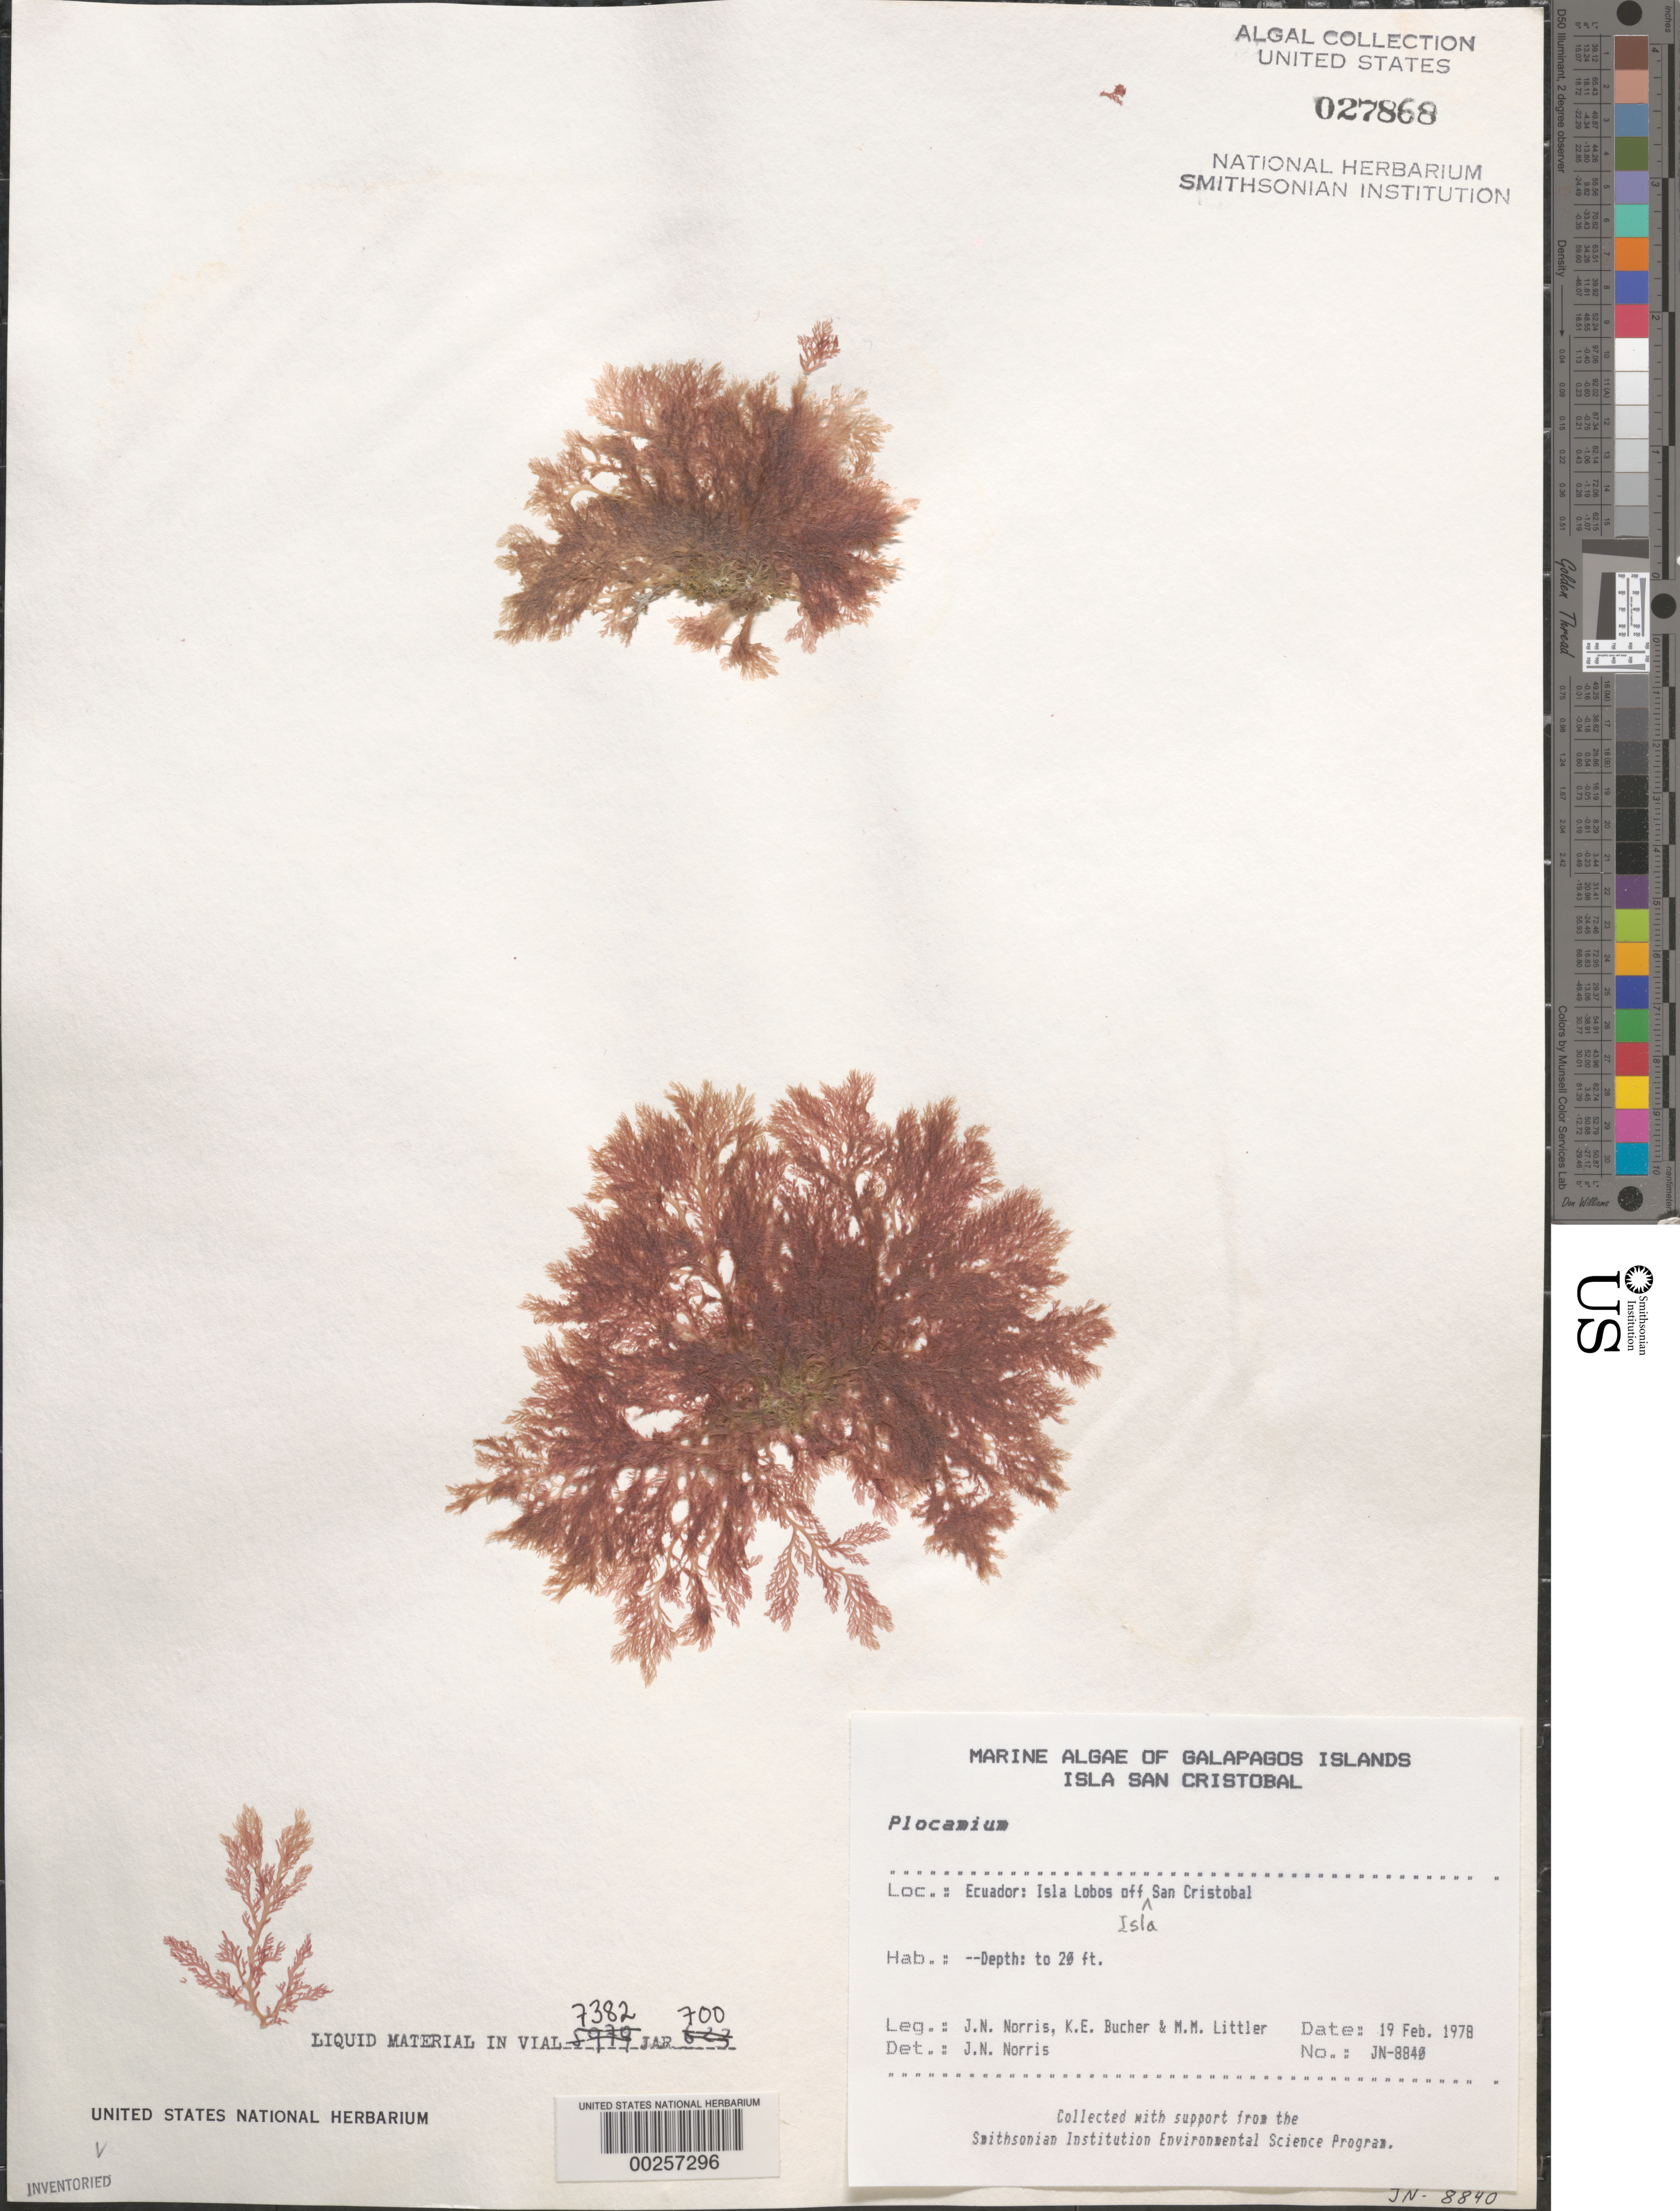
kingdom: Plantae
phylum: Rhodophyta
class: Florideophyceae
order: Plocamiales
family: Plocamiaceae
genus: Plocamium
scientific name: Plocamium sp.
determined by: Norris, James N.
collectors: J. N. Norris, K. E. Bucher & M. M. Littler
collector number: JN-8840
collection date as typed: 19 Feb 1978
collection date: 1978-02-19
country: Ecuador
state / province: Colón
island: Lobos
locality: Off Isla San Cristóbal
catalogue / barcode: US 27868